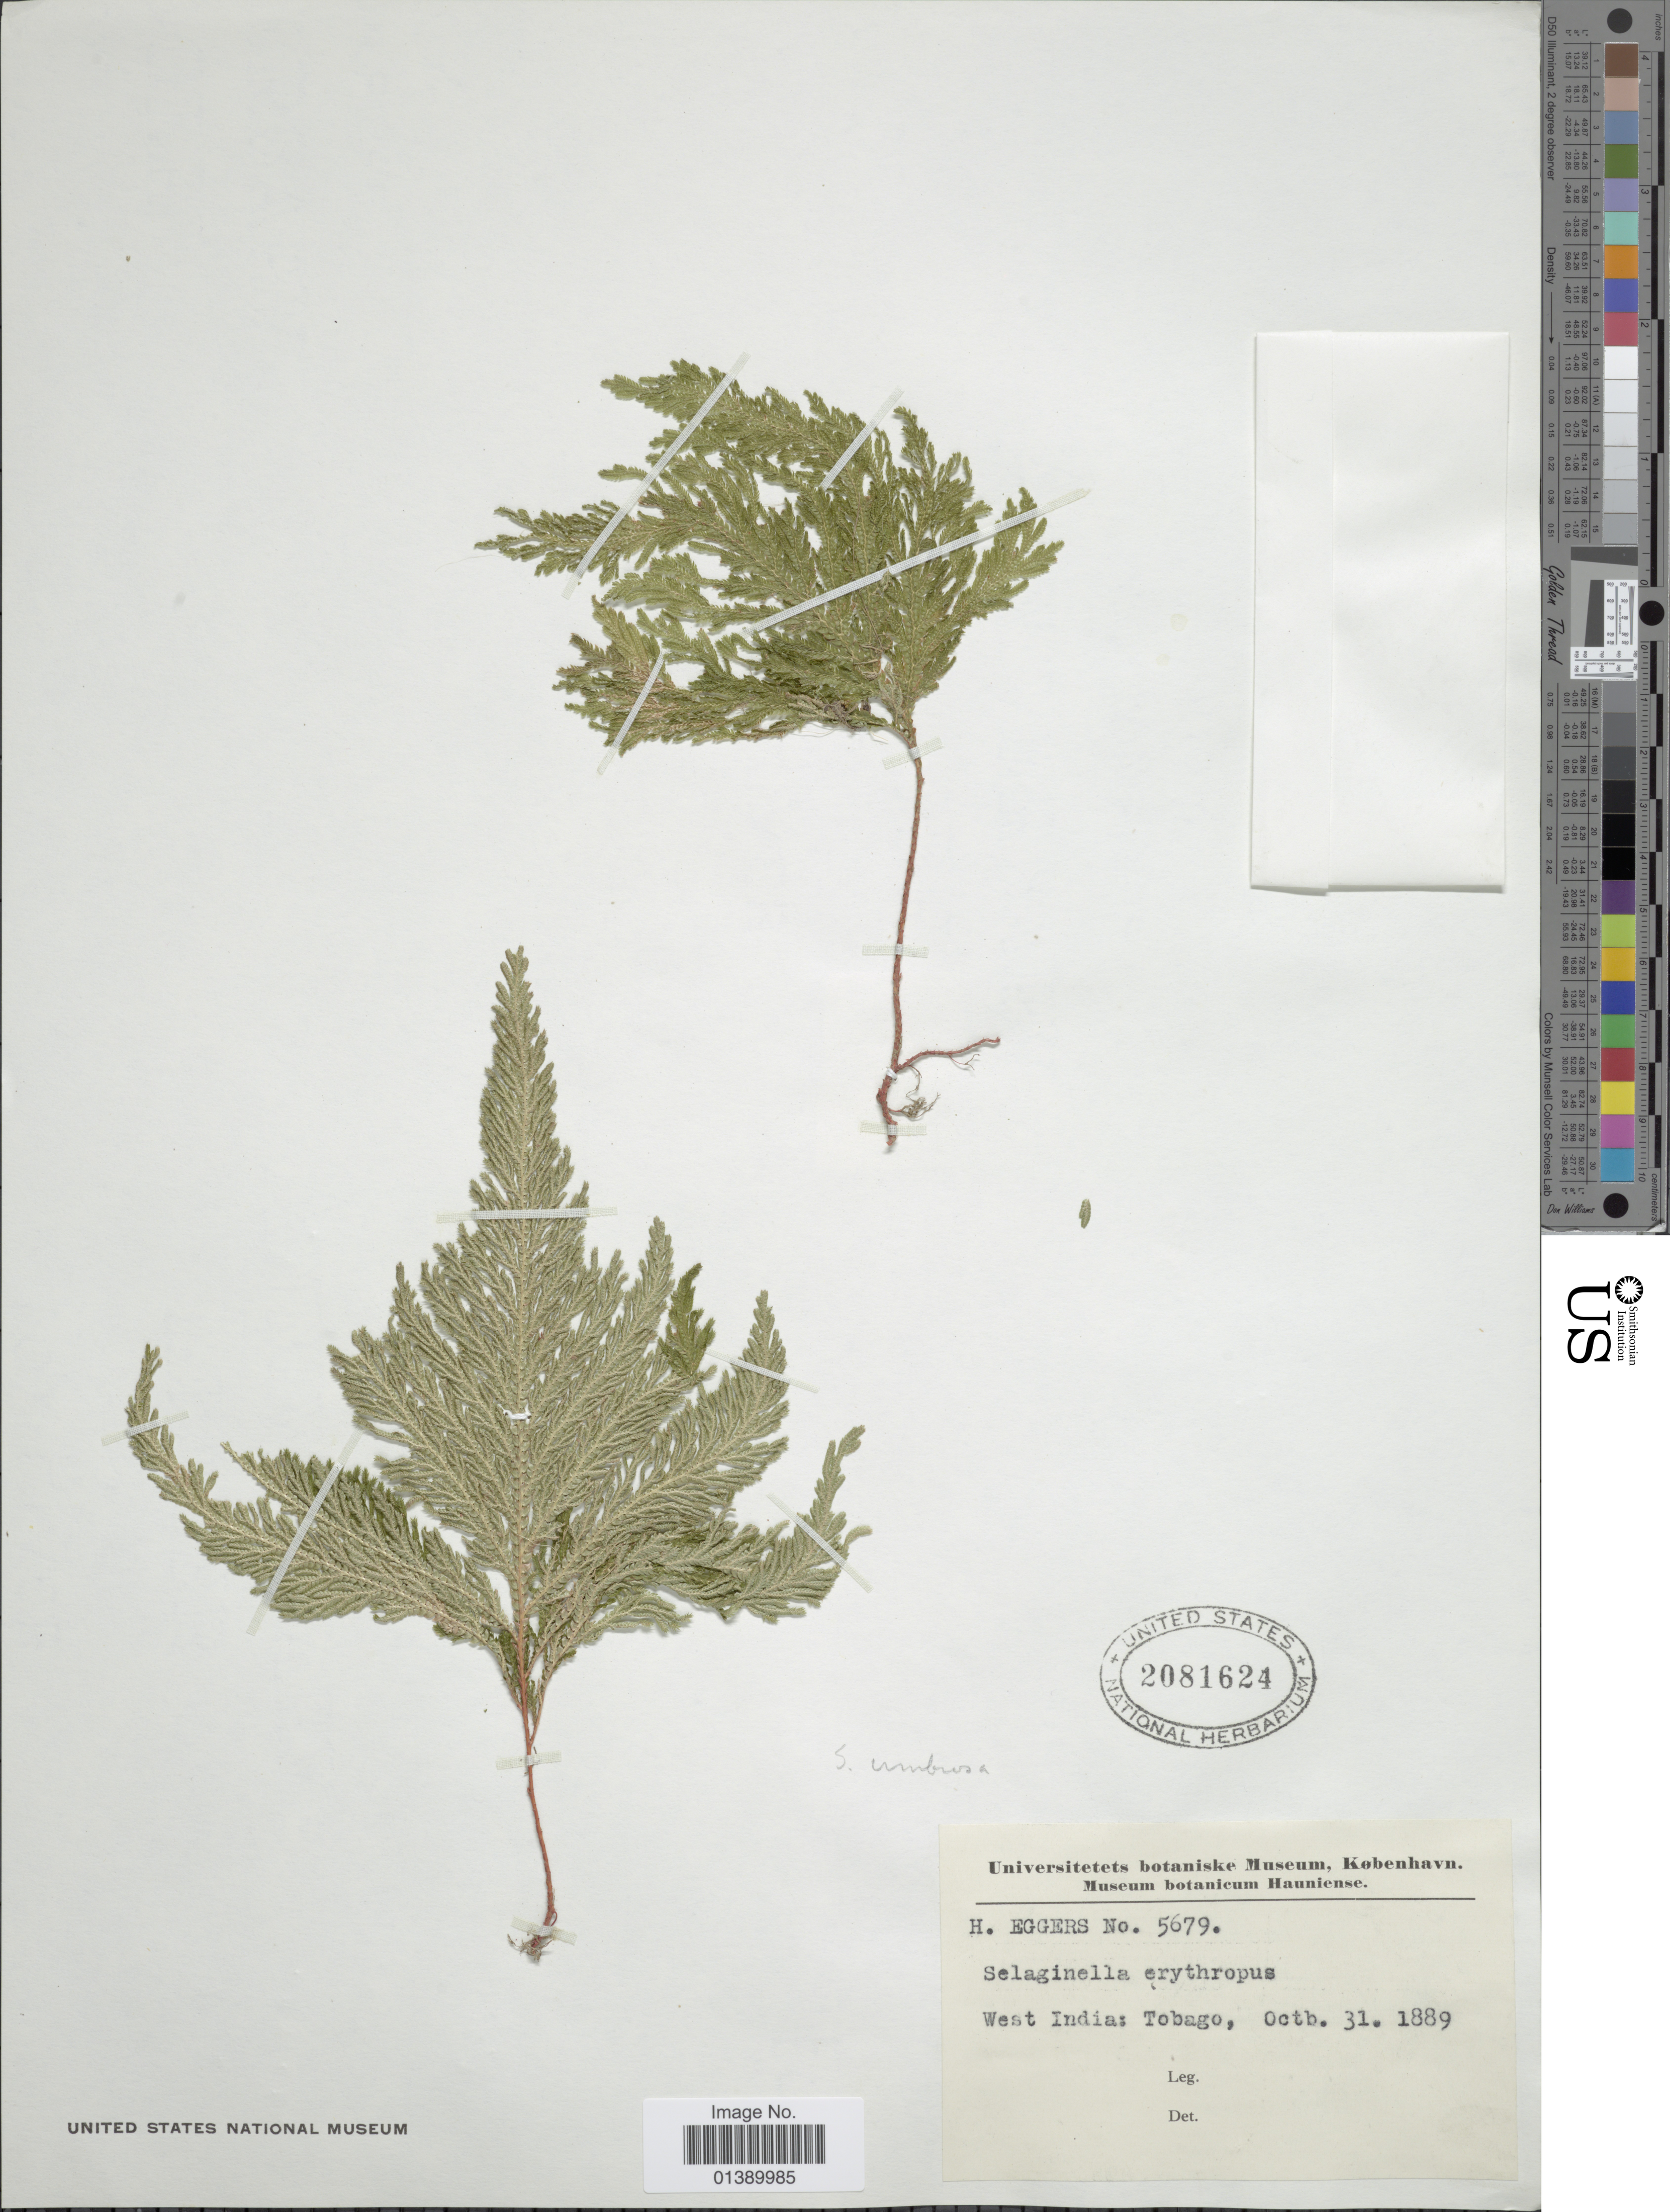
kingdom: Plantae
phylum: Tracheophyta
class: Lycopodiopsida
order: Selaginellales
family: Selaginellaceae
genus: Selaginella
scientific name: Selaginella umbrosa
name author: Lem. ex Hieron.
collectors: H. F. A. von Eggers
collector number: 5679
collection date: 1889-10-31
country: Trinidad and Tobago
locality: West India: Tobago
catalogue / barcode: US 2081624